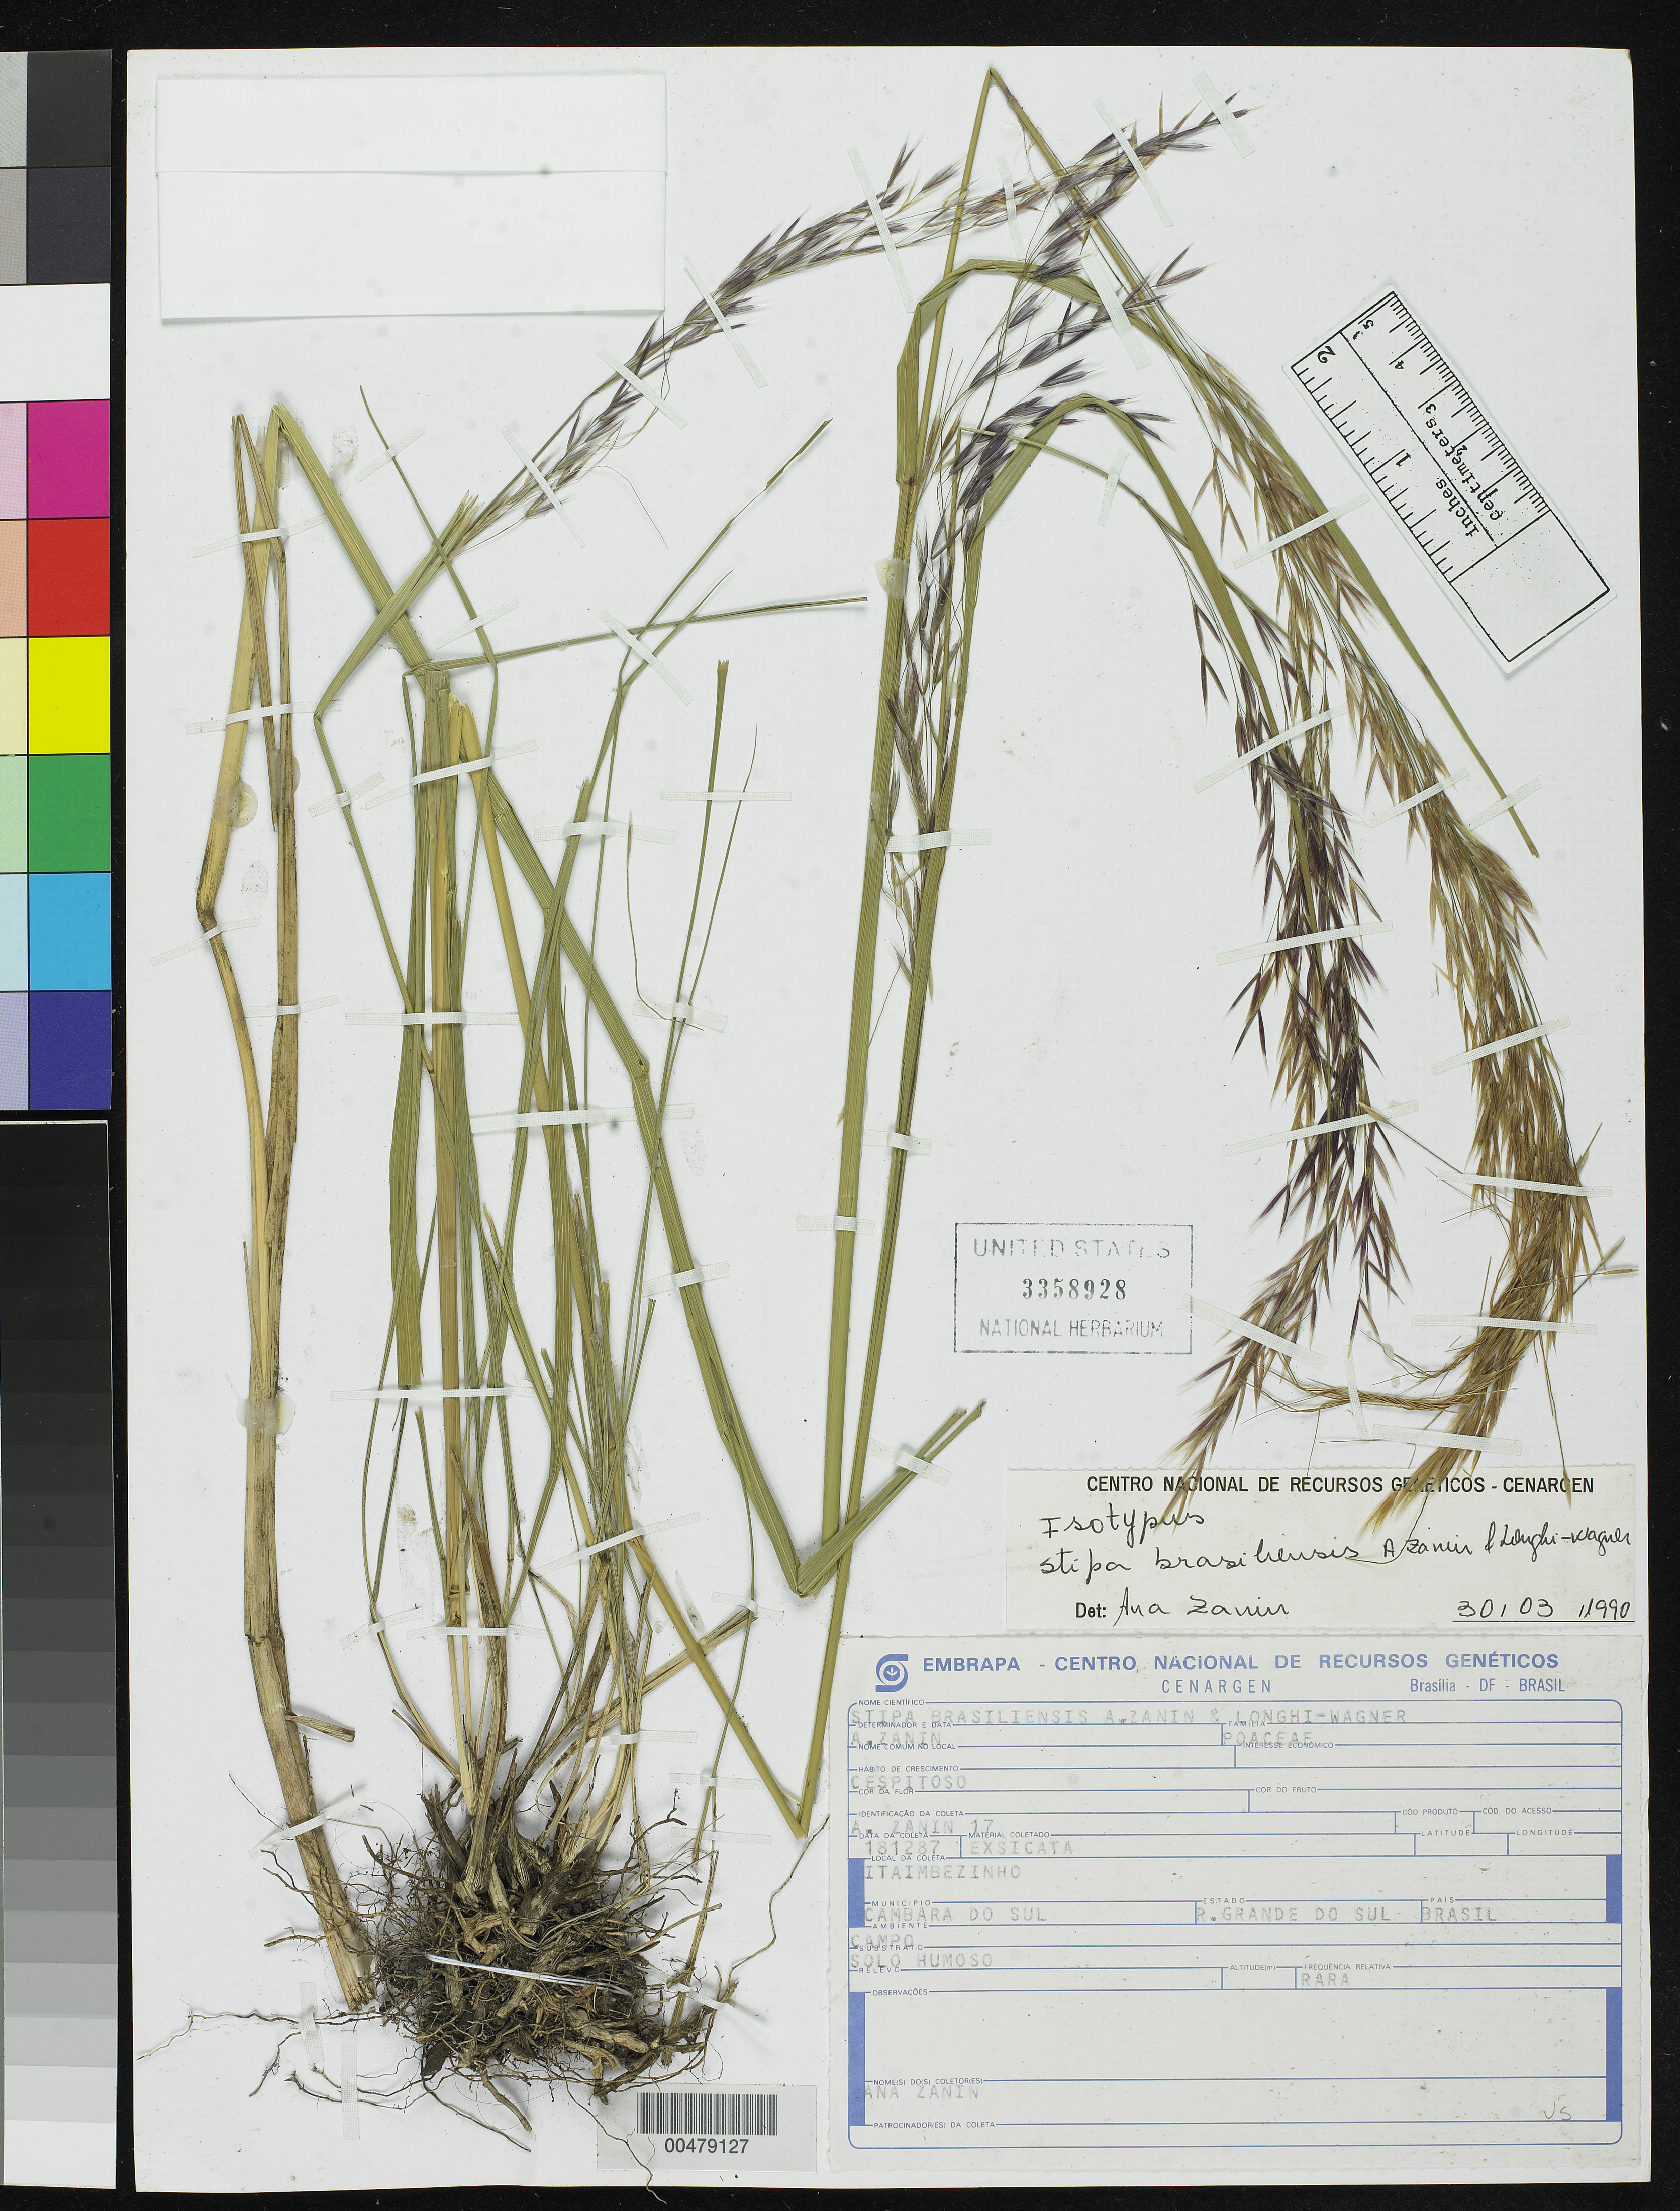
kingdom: Plantae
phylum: Tracheophyta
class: Liliopsida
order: Poales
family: Poaceae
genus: Stipa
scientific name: Stipa brasiliensis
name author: Zanin & Longhi-Wagner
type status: Isotype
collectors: A. Zanin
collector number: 17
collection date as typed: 18 Dec 1987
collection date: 1987-12-18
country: Brazil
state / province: Rio Grande do Sul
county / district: Cambara do Sul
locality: Itaimbezinho.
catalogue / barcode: US 3358928